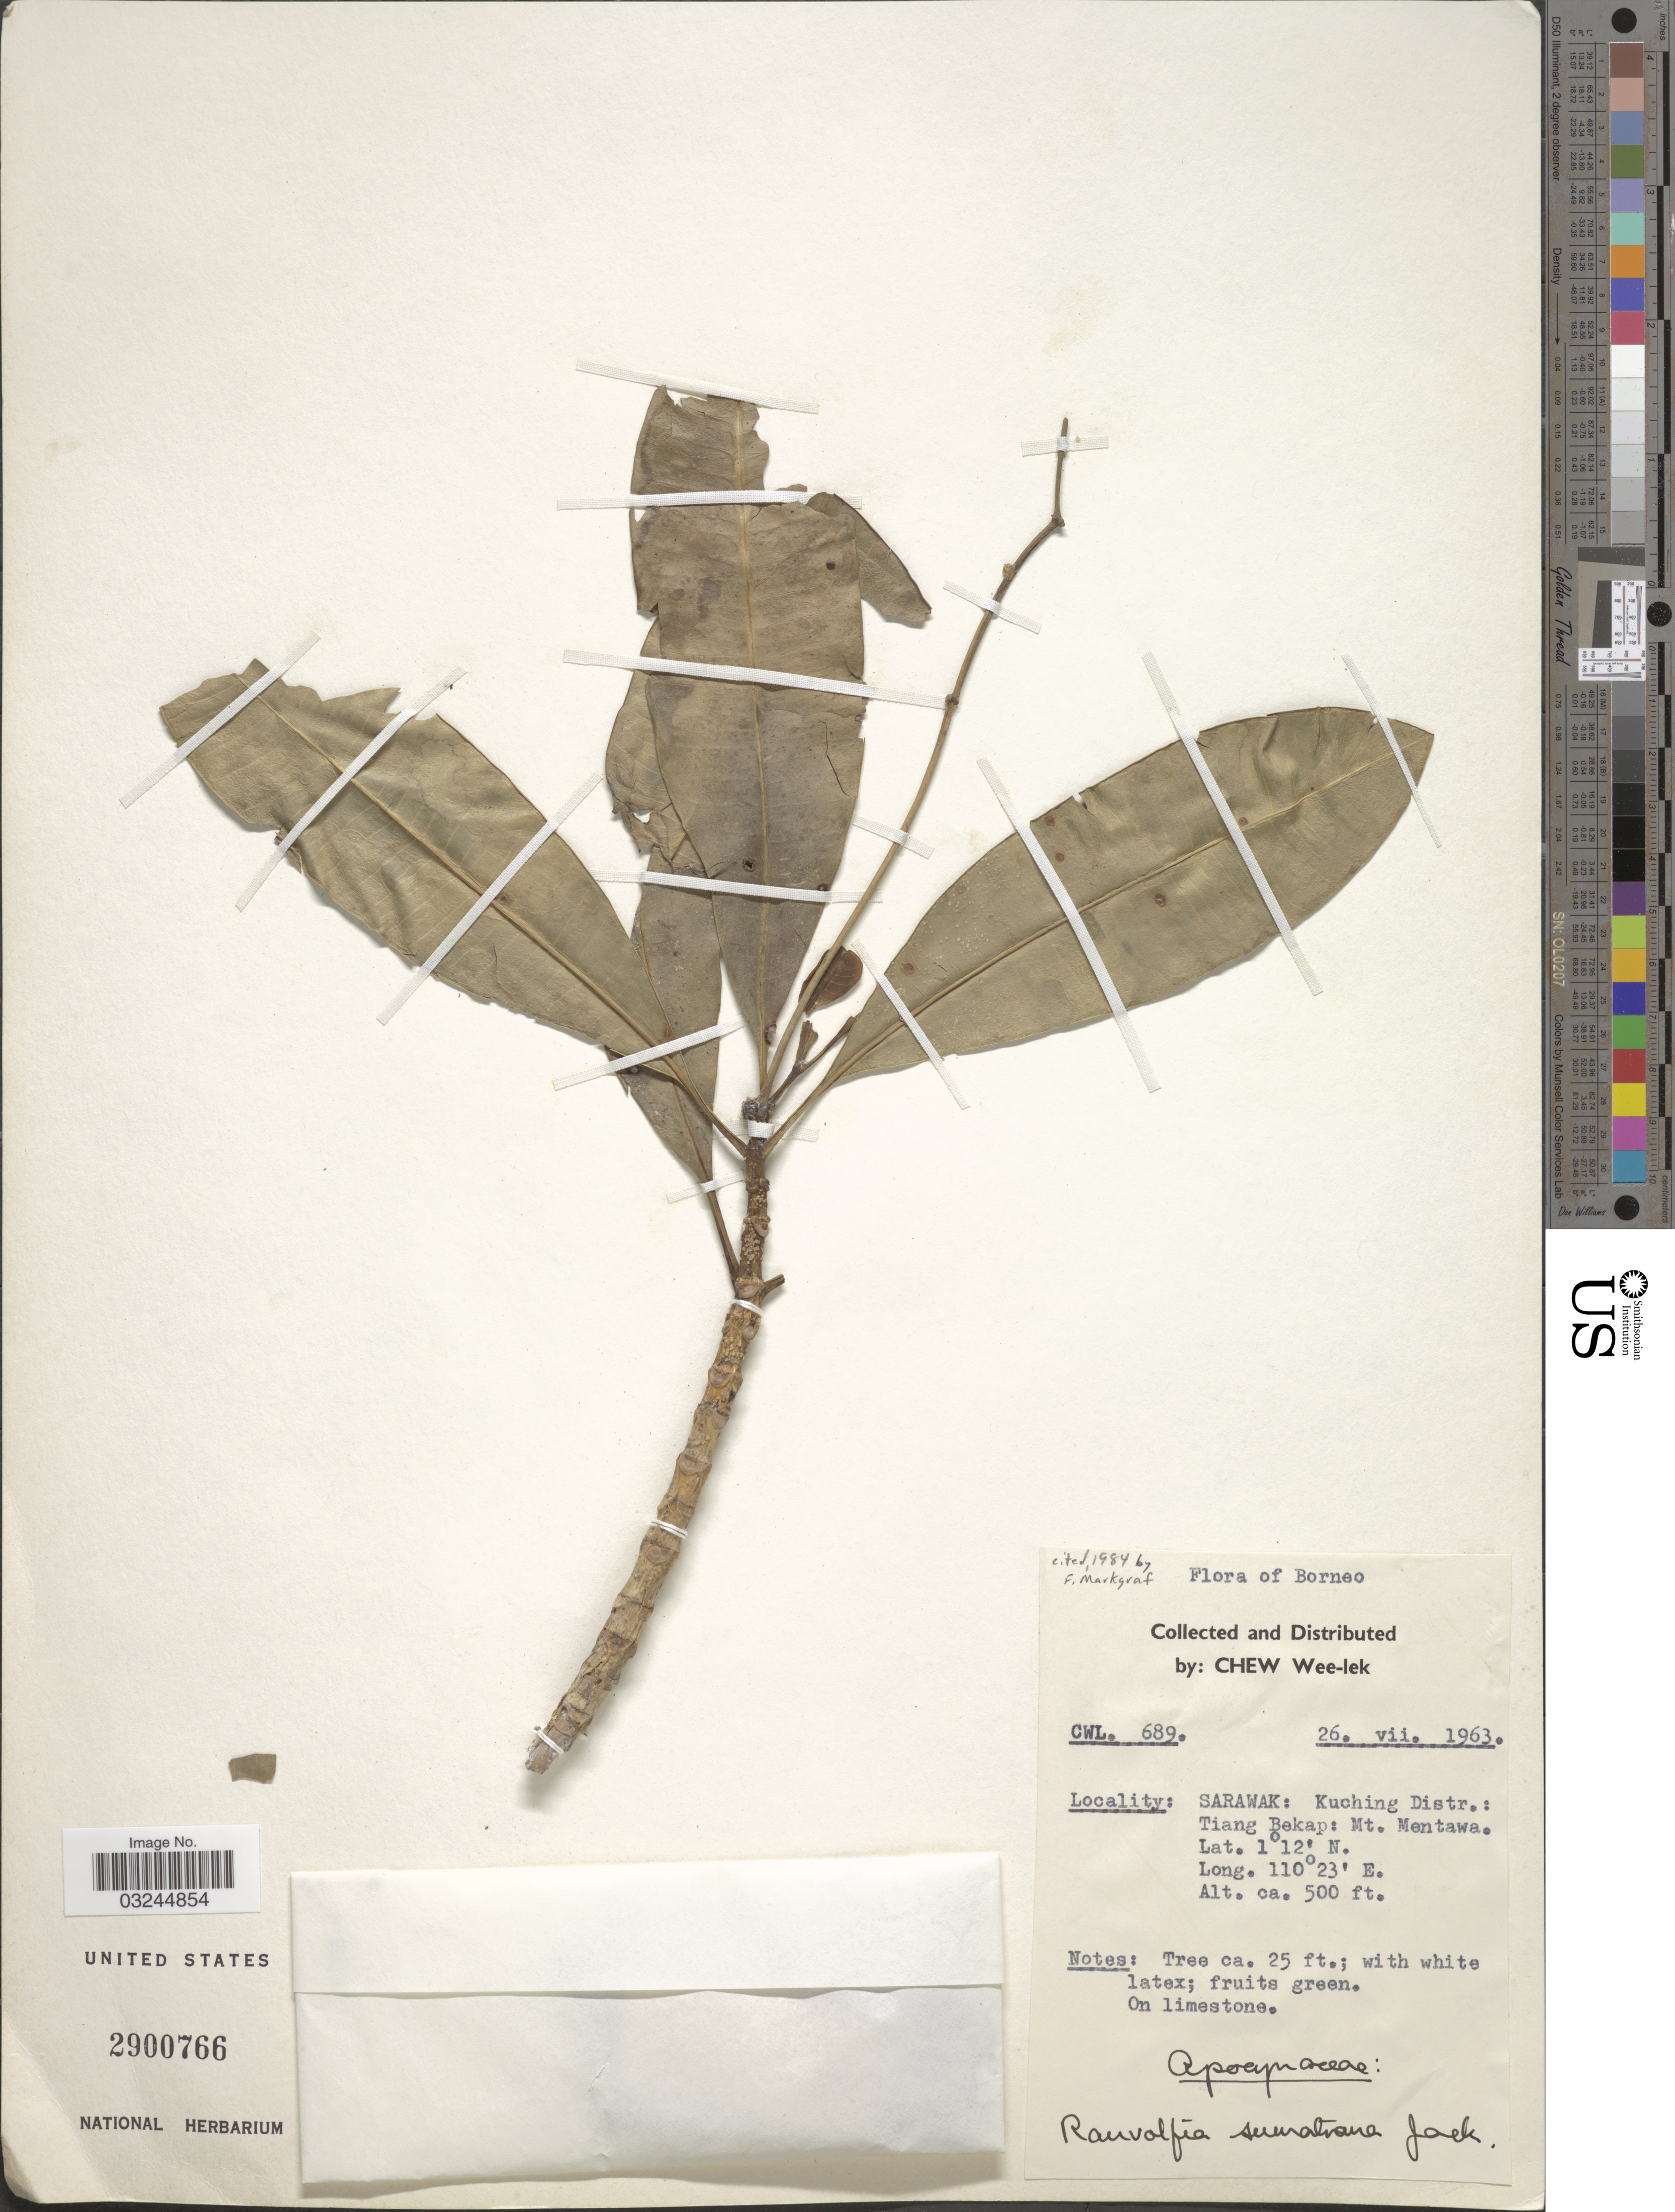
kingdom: Plantae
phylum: Tracheophyta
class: Magnoliopsida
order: Gentianales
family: Apocynaceae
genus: Rauvolfia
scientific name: Rauvolfia sumatrana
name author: Jack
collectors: W. Chew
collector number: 689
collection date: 1963-07-26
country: Malaysia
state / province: Sarawak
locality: Sarawak: Kuching Distr.: Tiang Bekap: Mt. Mentawa.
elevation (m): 152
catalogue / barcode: US 2900766